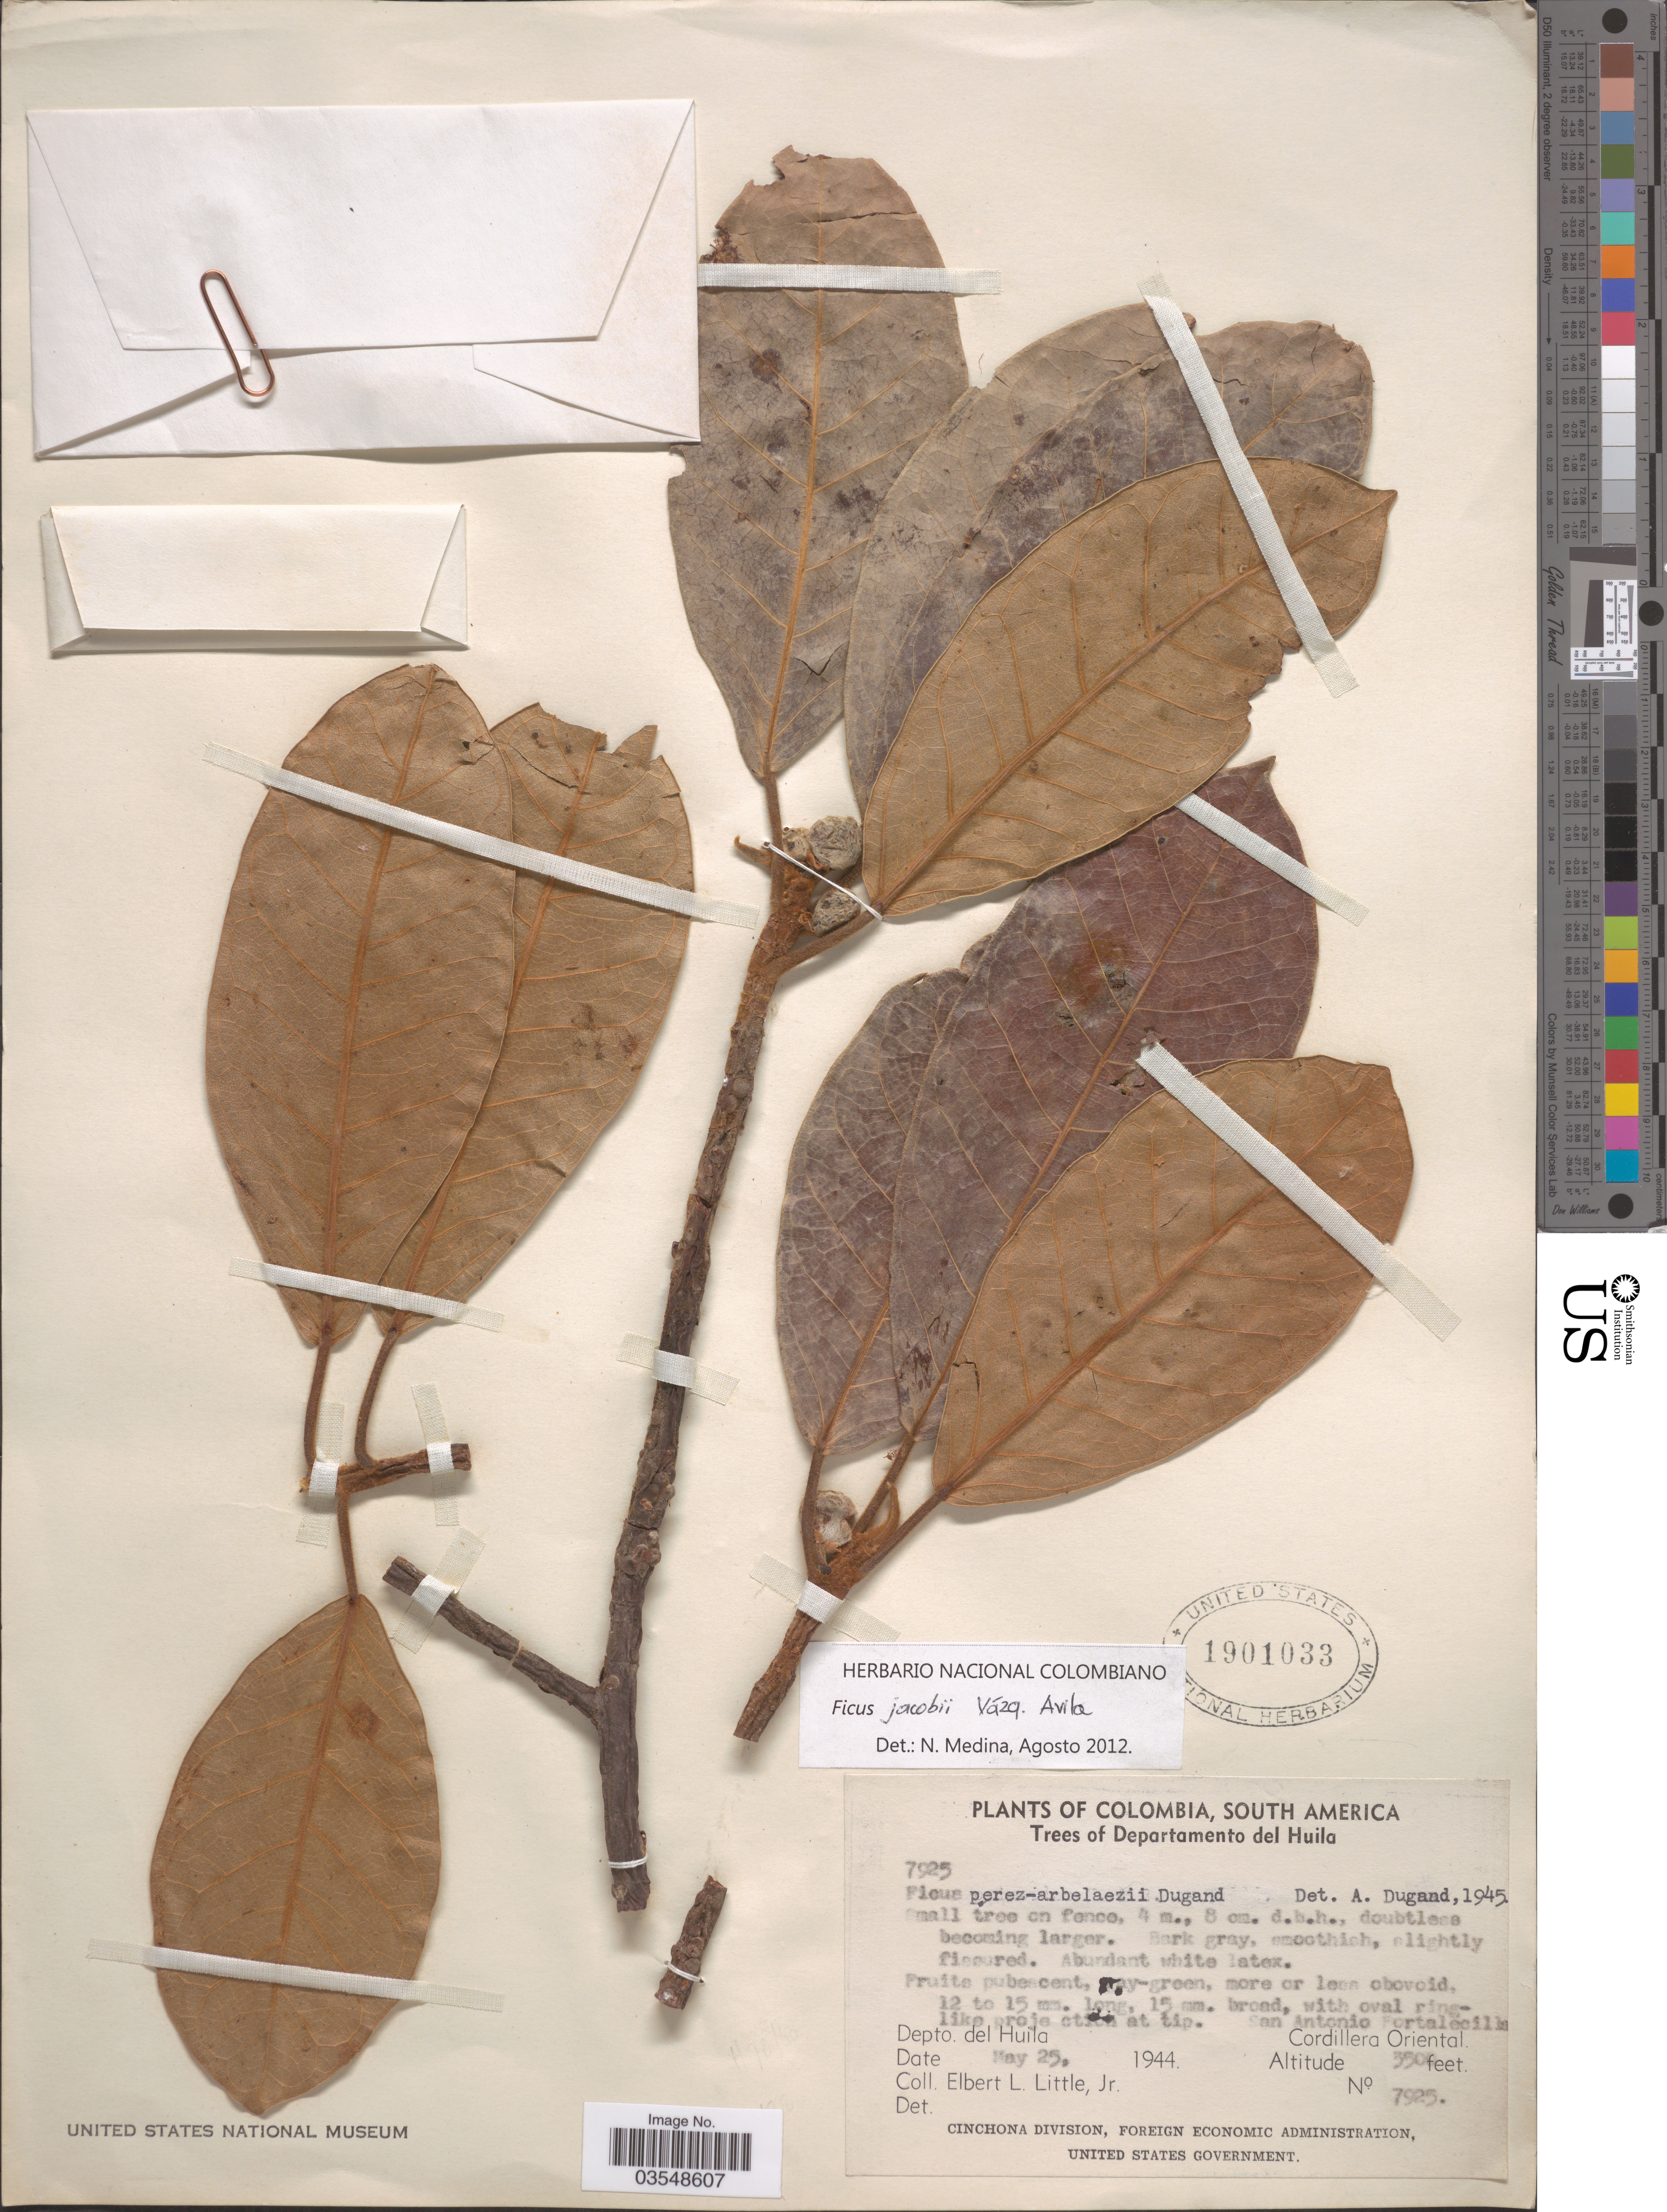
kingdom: Plantae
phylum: Tracheophyta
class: Magnoliopsida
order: Rosales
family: Moraceae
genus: Ficus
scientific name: Ficus jacobii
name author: Vázq. Avila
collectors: E. L. Little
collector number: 7925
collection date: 1944-05-25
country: Colombia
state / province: Huila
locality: Departamento del Huila. San Antonio Fortalecilla. Cordillera Oriental.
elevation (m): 1067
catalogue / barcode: US 1901033